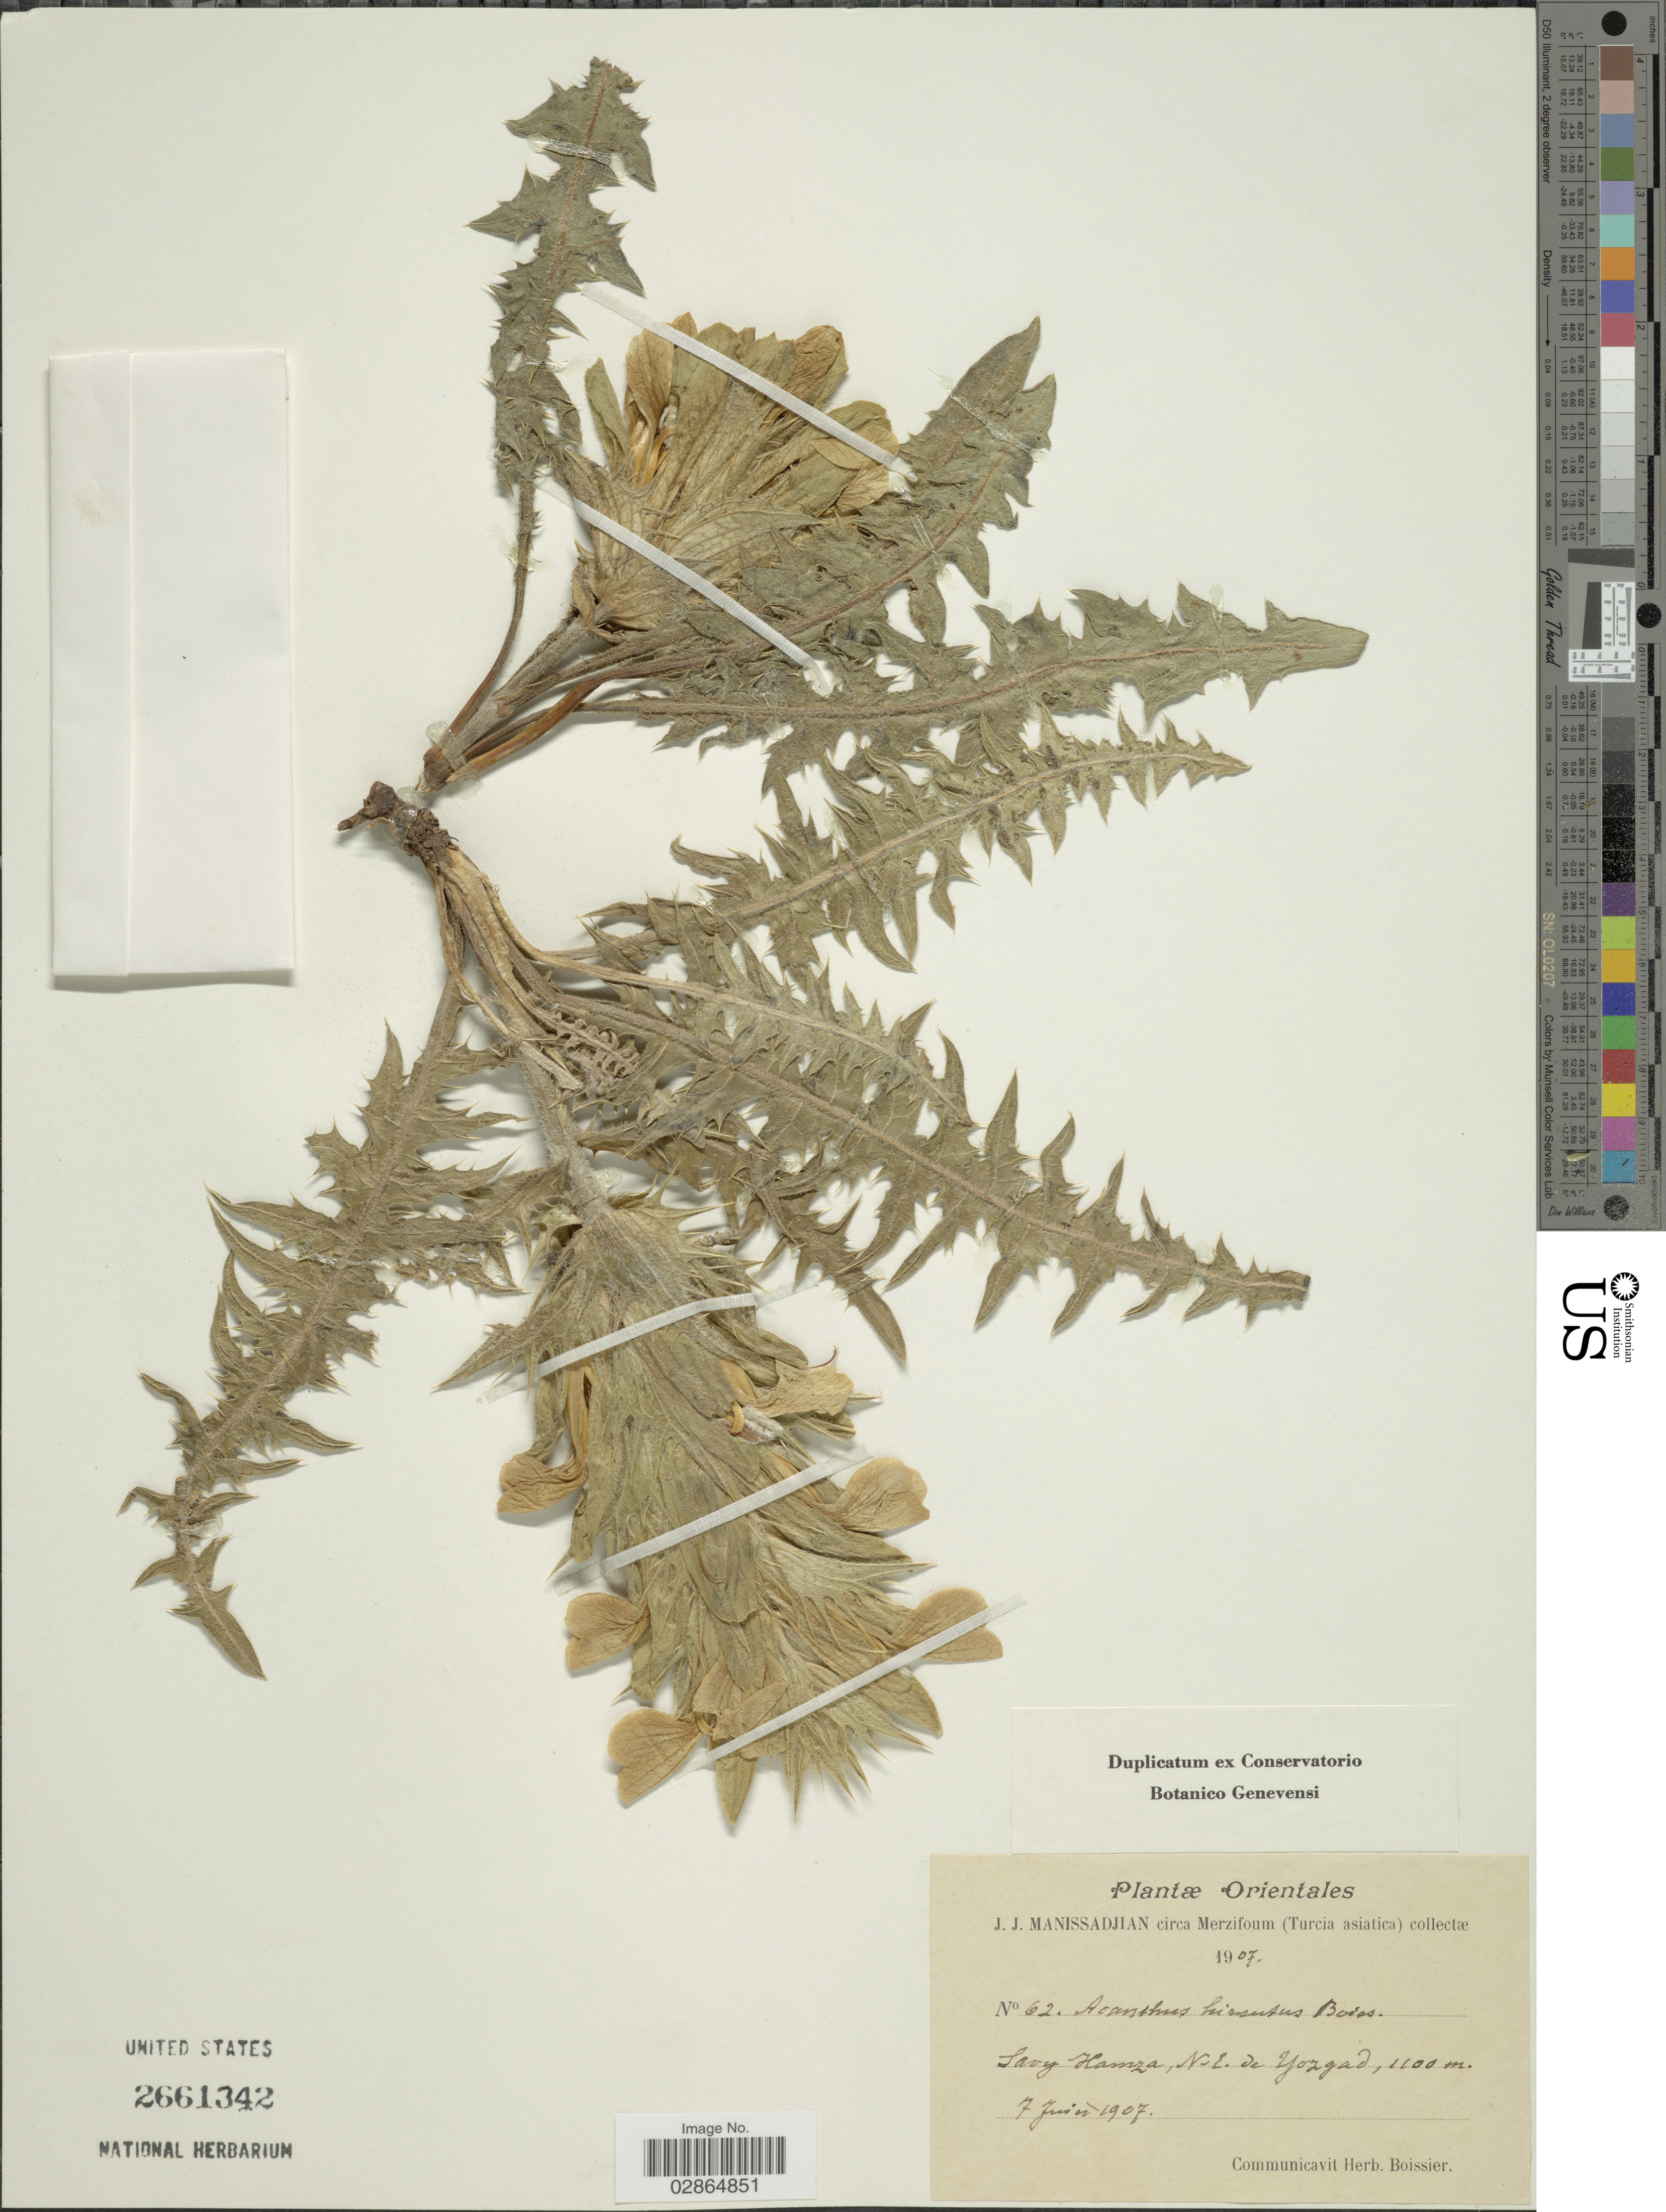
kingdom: Plantae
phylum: Tracheophyta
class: Magnoliopsida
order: Lamiales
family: Acanthaceae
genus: Acanthus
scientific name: Acanthus hirsutus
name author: Boiss.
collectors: J. Manissadjian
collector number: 62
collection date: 1907-06-07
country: Turkey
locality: Orientales, Savy Hamza, N.E. de Yozgad.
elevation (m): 1100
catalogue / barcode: US 2661342